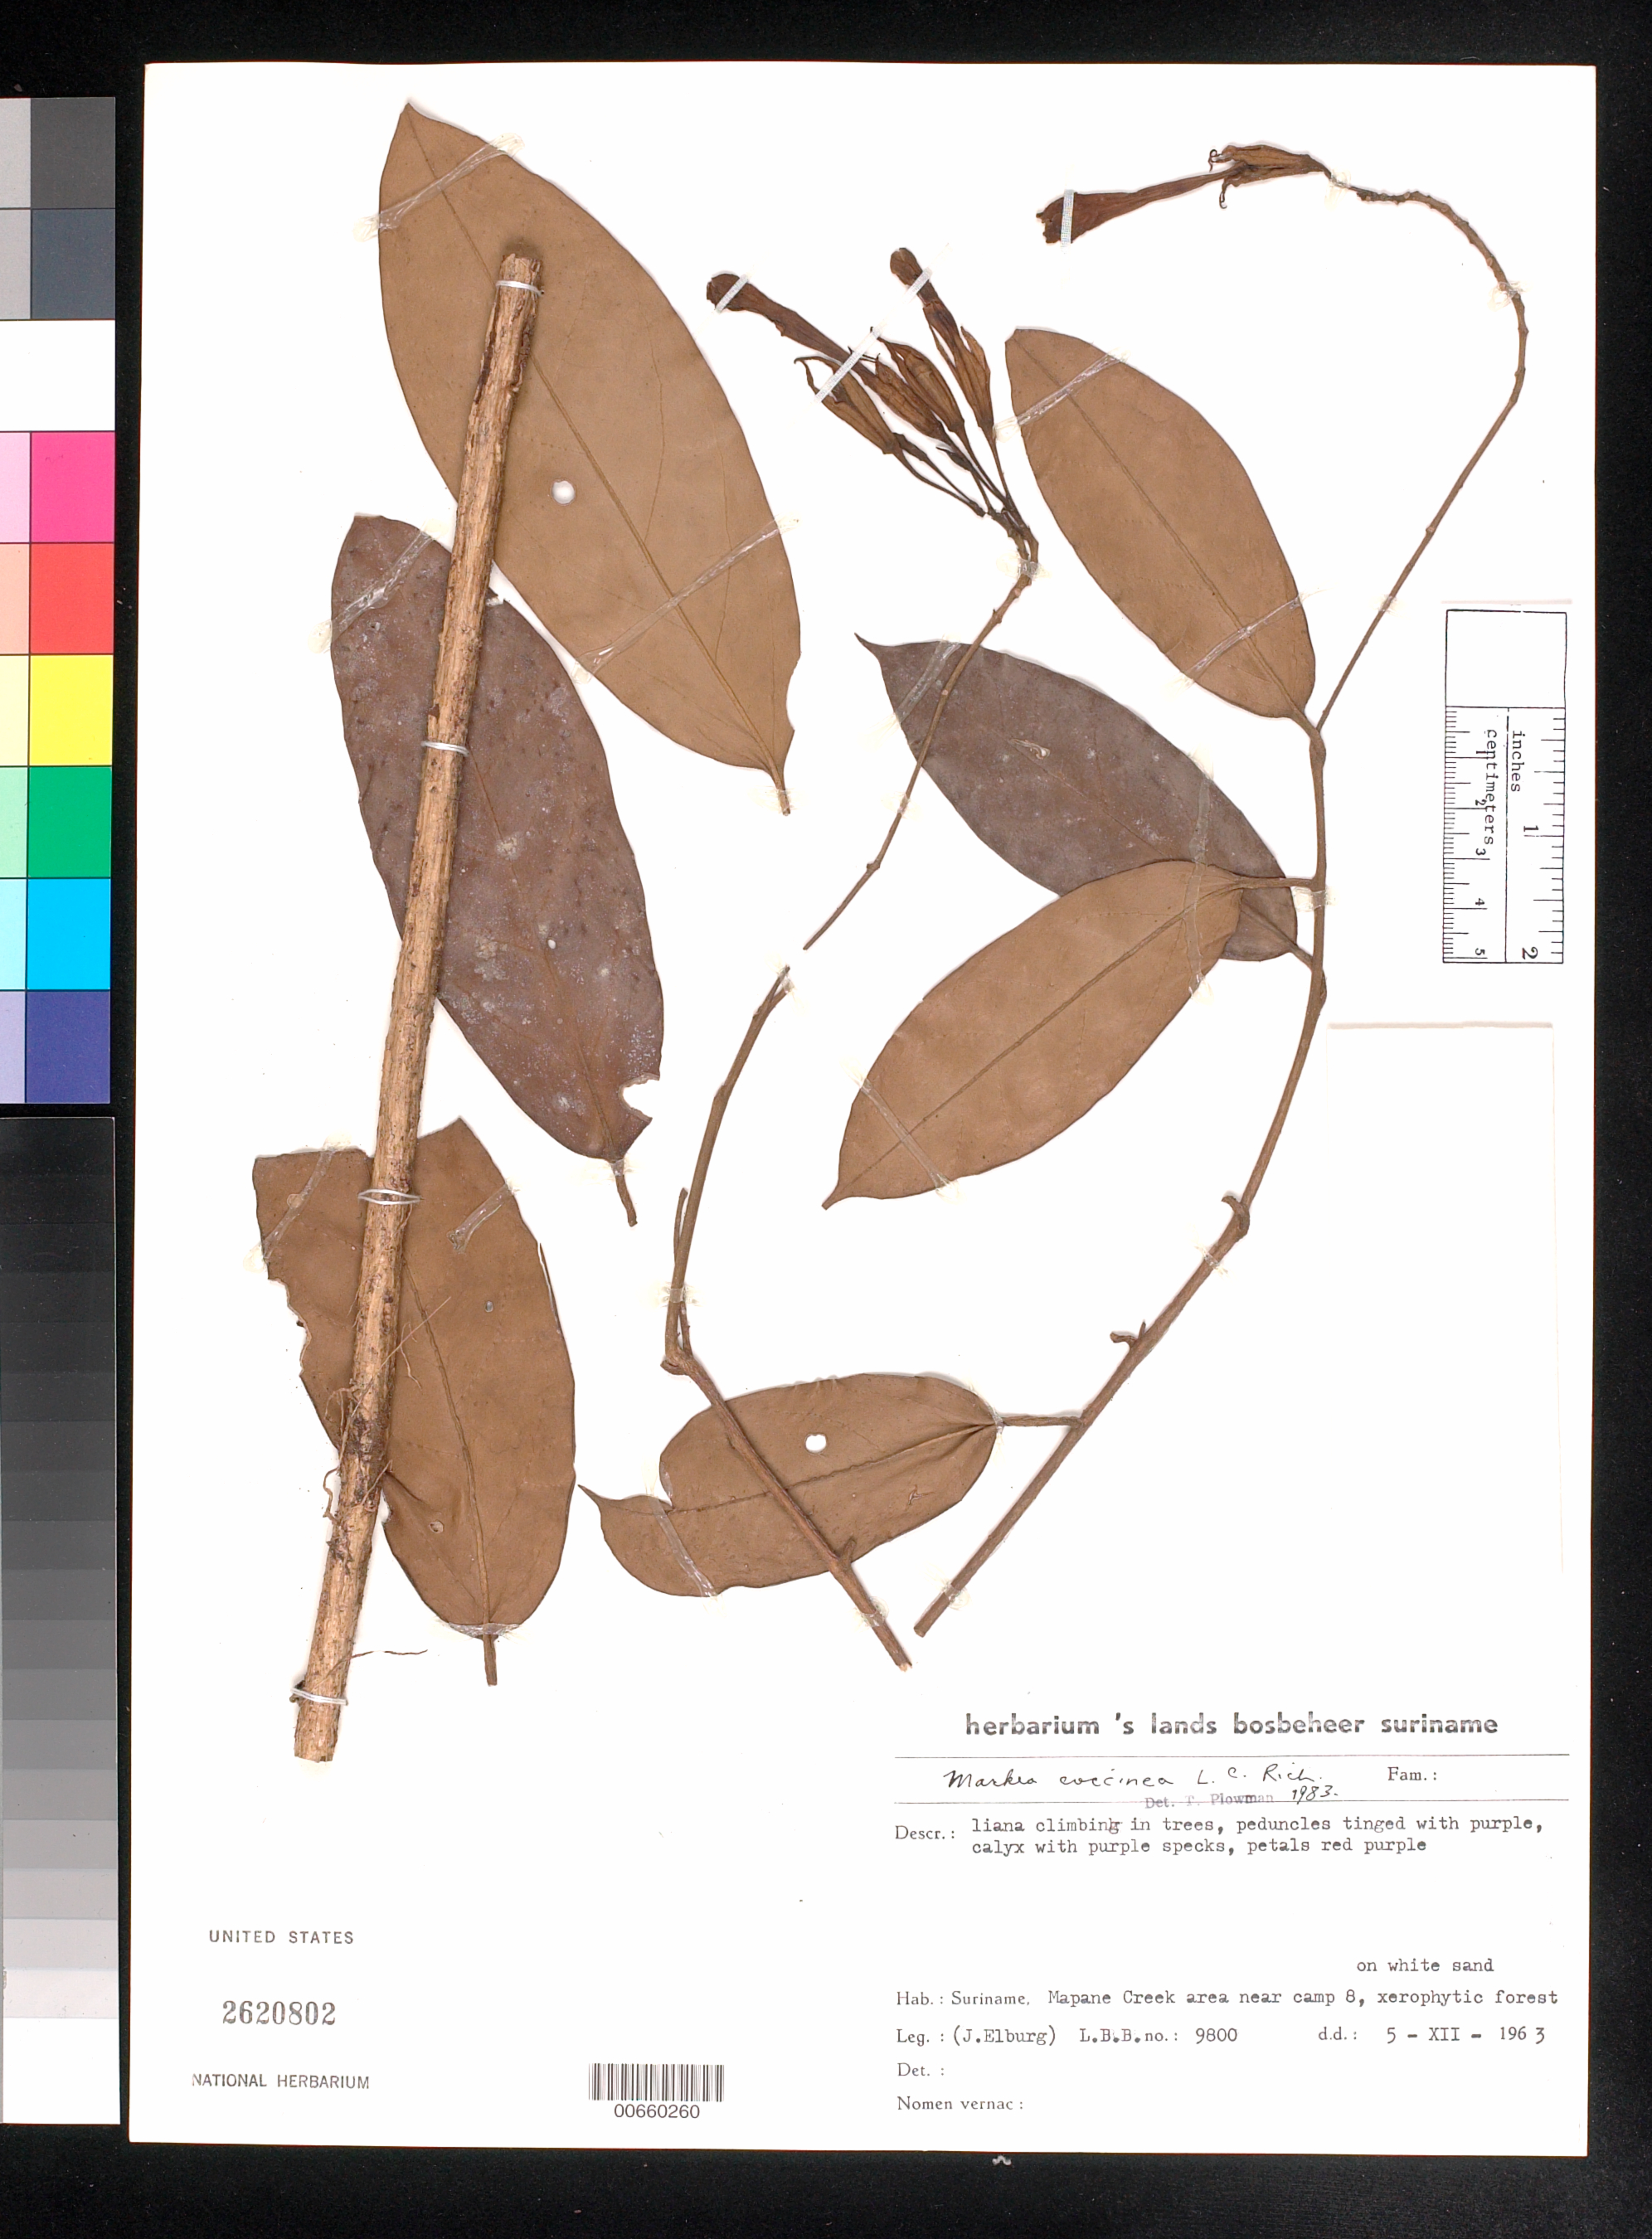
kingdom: Plantae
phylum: Tracheophyta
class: Magnoliopsida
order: Solanales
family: Solanaceae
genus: Markea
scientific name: Markea coccinea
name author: Rich.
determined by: Plowman, Timothy C.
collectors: J. Elburg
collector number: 9800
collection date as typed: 5-Dec-63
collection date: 1963-12-05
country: Suriname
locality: Jodensavanne-Mapane kreek area, Kamp 8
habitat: Xerophtic forest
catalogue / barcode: US 2620802